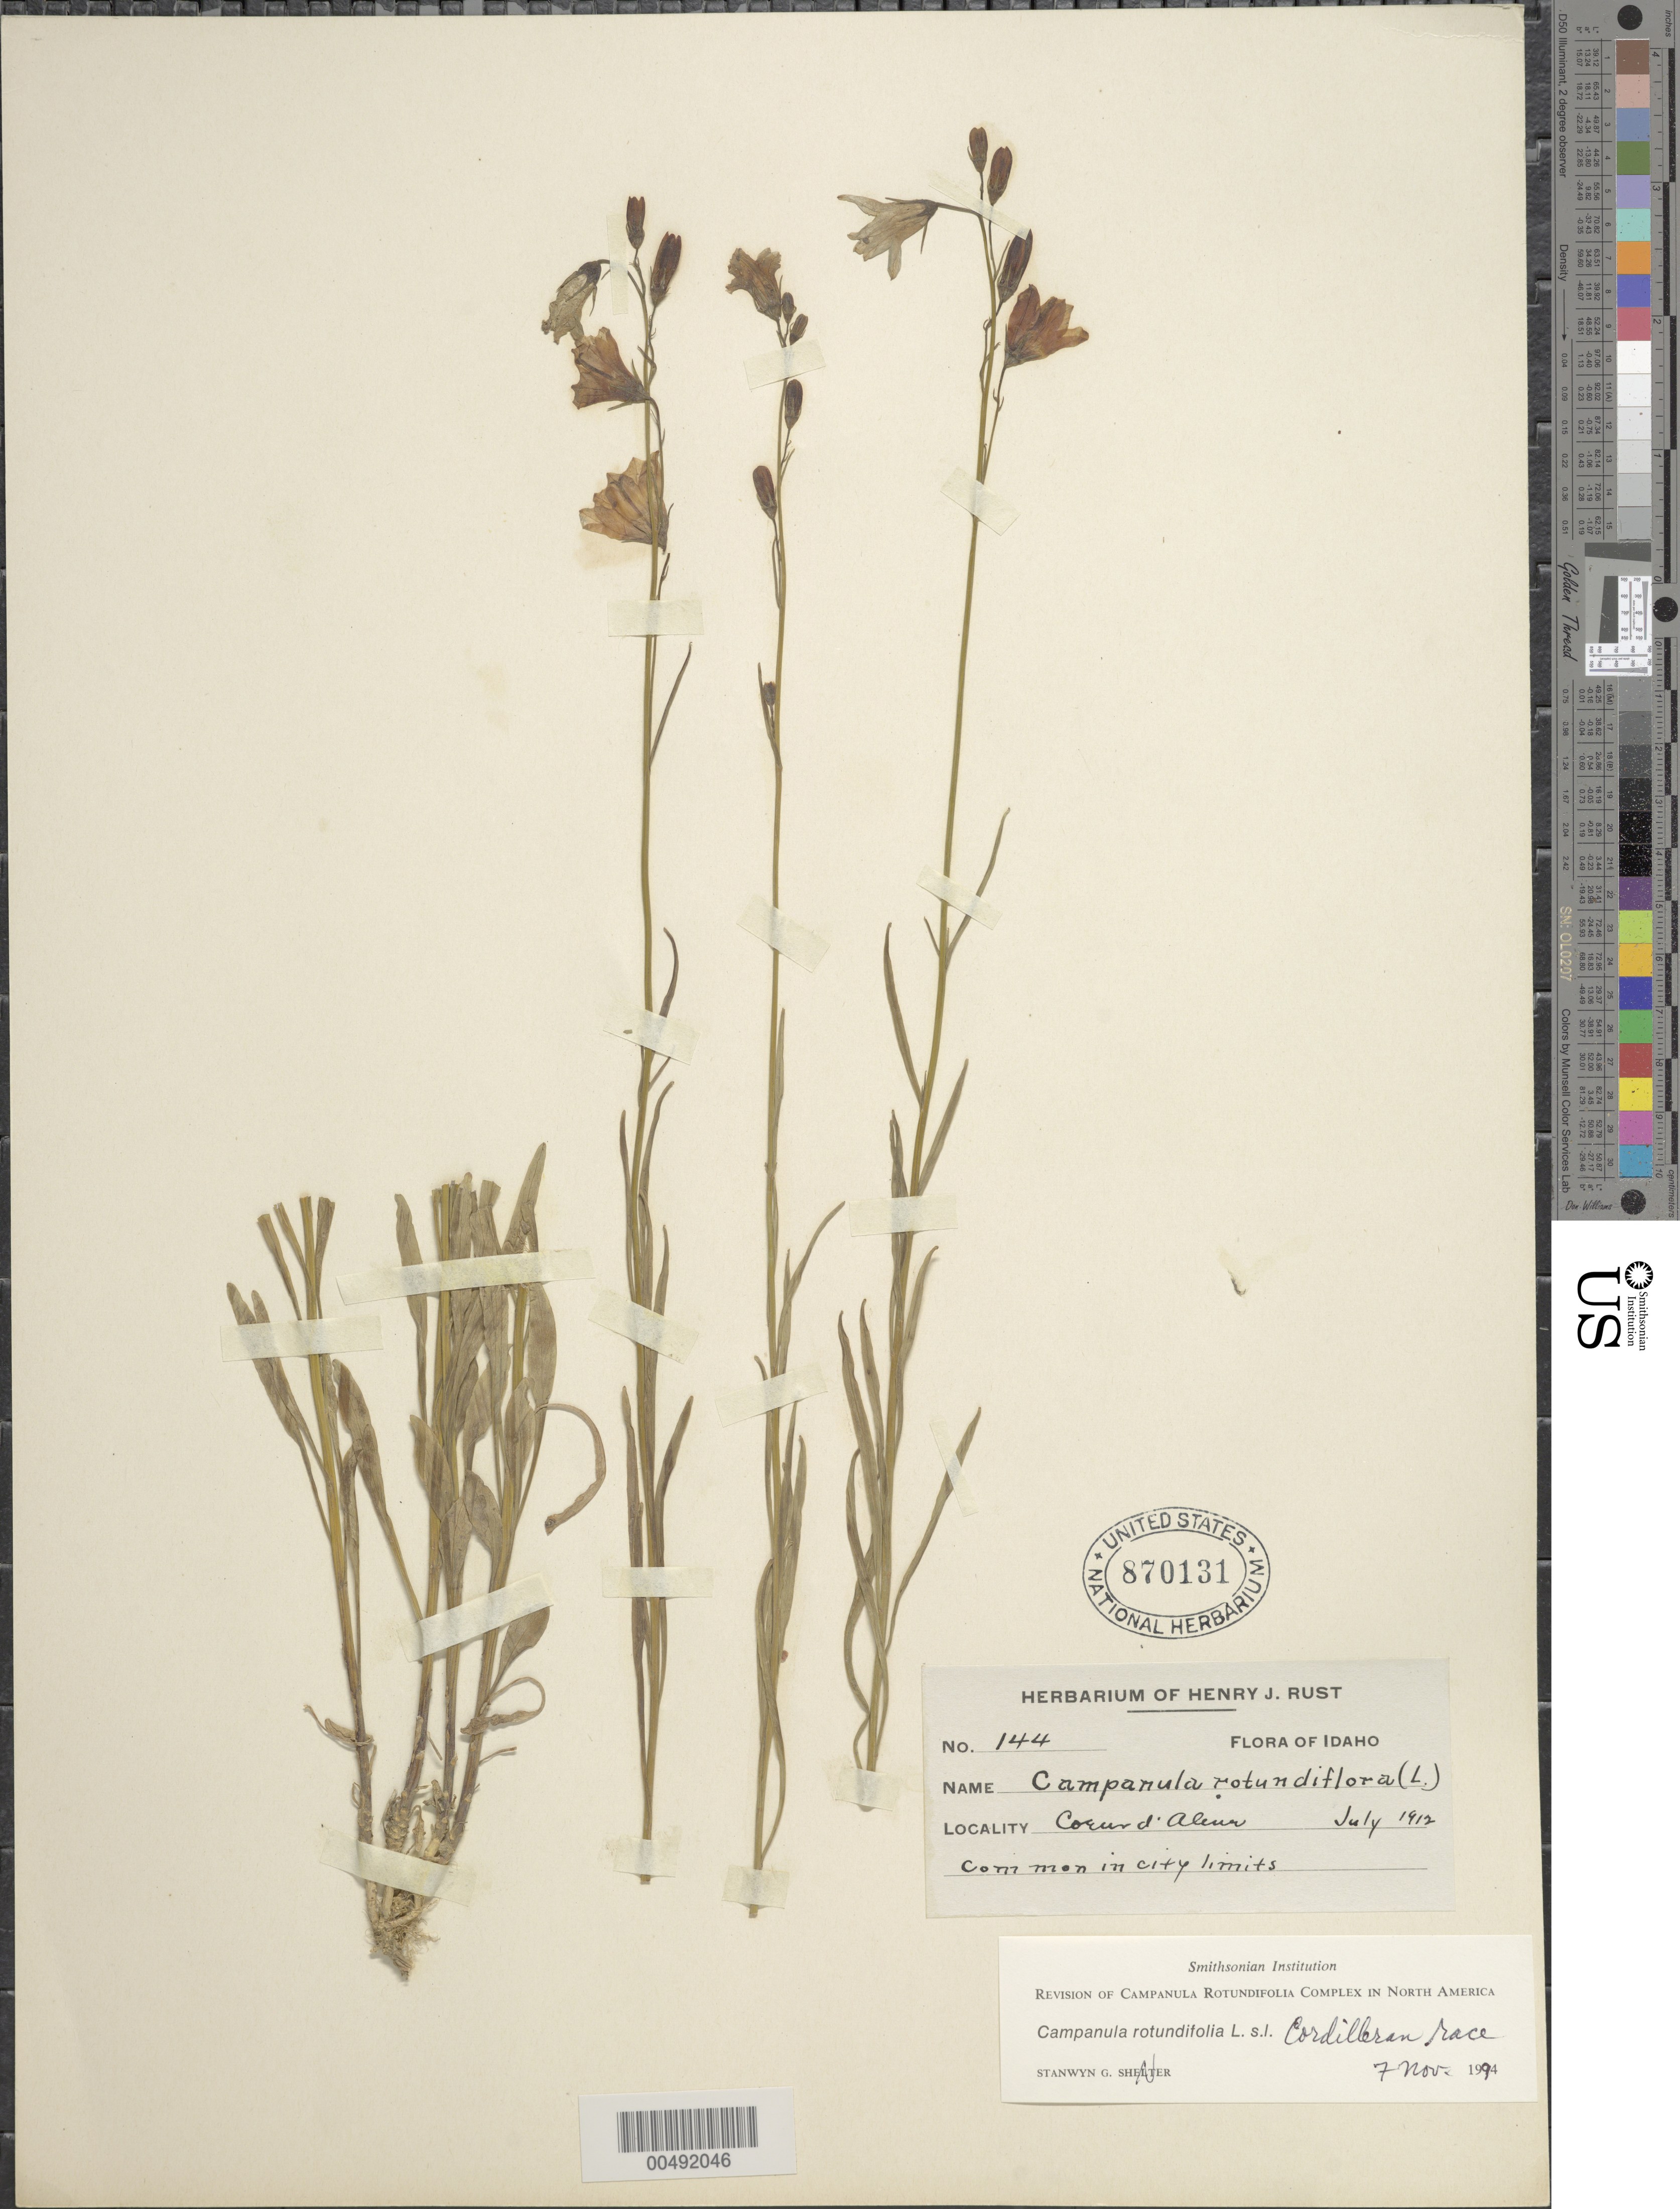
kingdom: Plantae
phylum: Tracheophyta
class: Magnoliopsida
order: Asterales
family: Campanulaceae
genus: Campanula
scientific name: Campanula rotundifolia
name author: L.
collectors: H. J. Rust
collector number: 144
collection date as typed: Jul 1912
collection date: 1912-07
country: United States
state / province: Idaho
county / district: Kootenai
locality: Coeur d'Alene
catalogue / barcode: US 870131